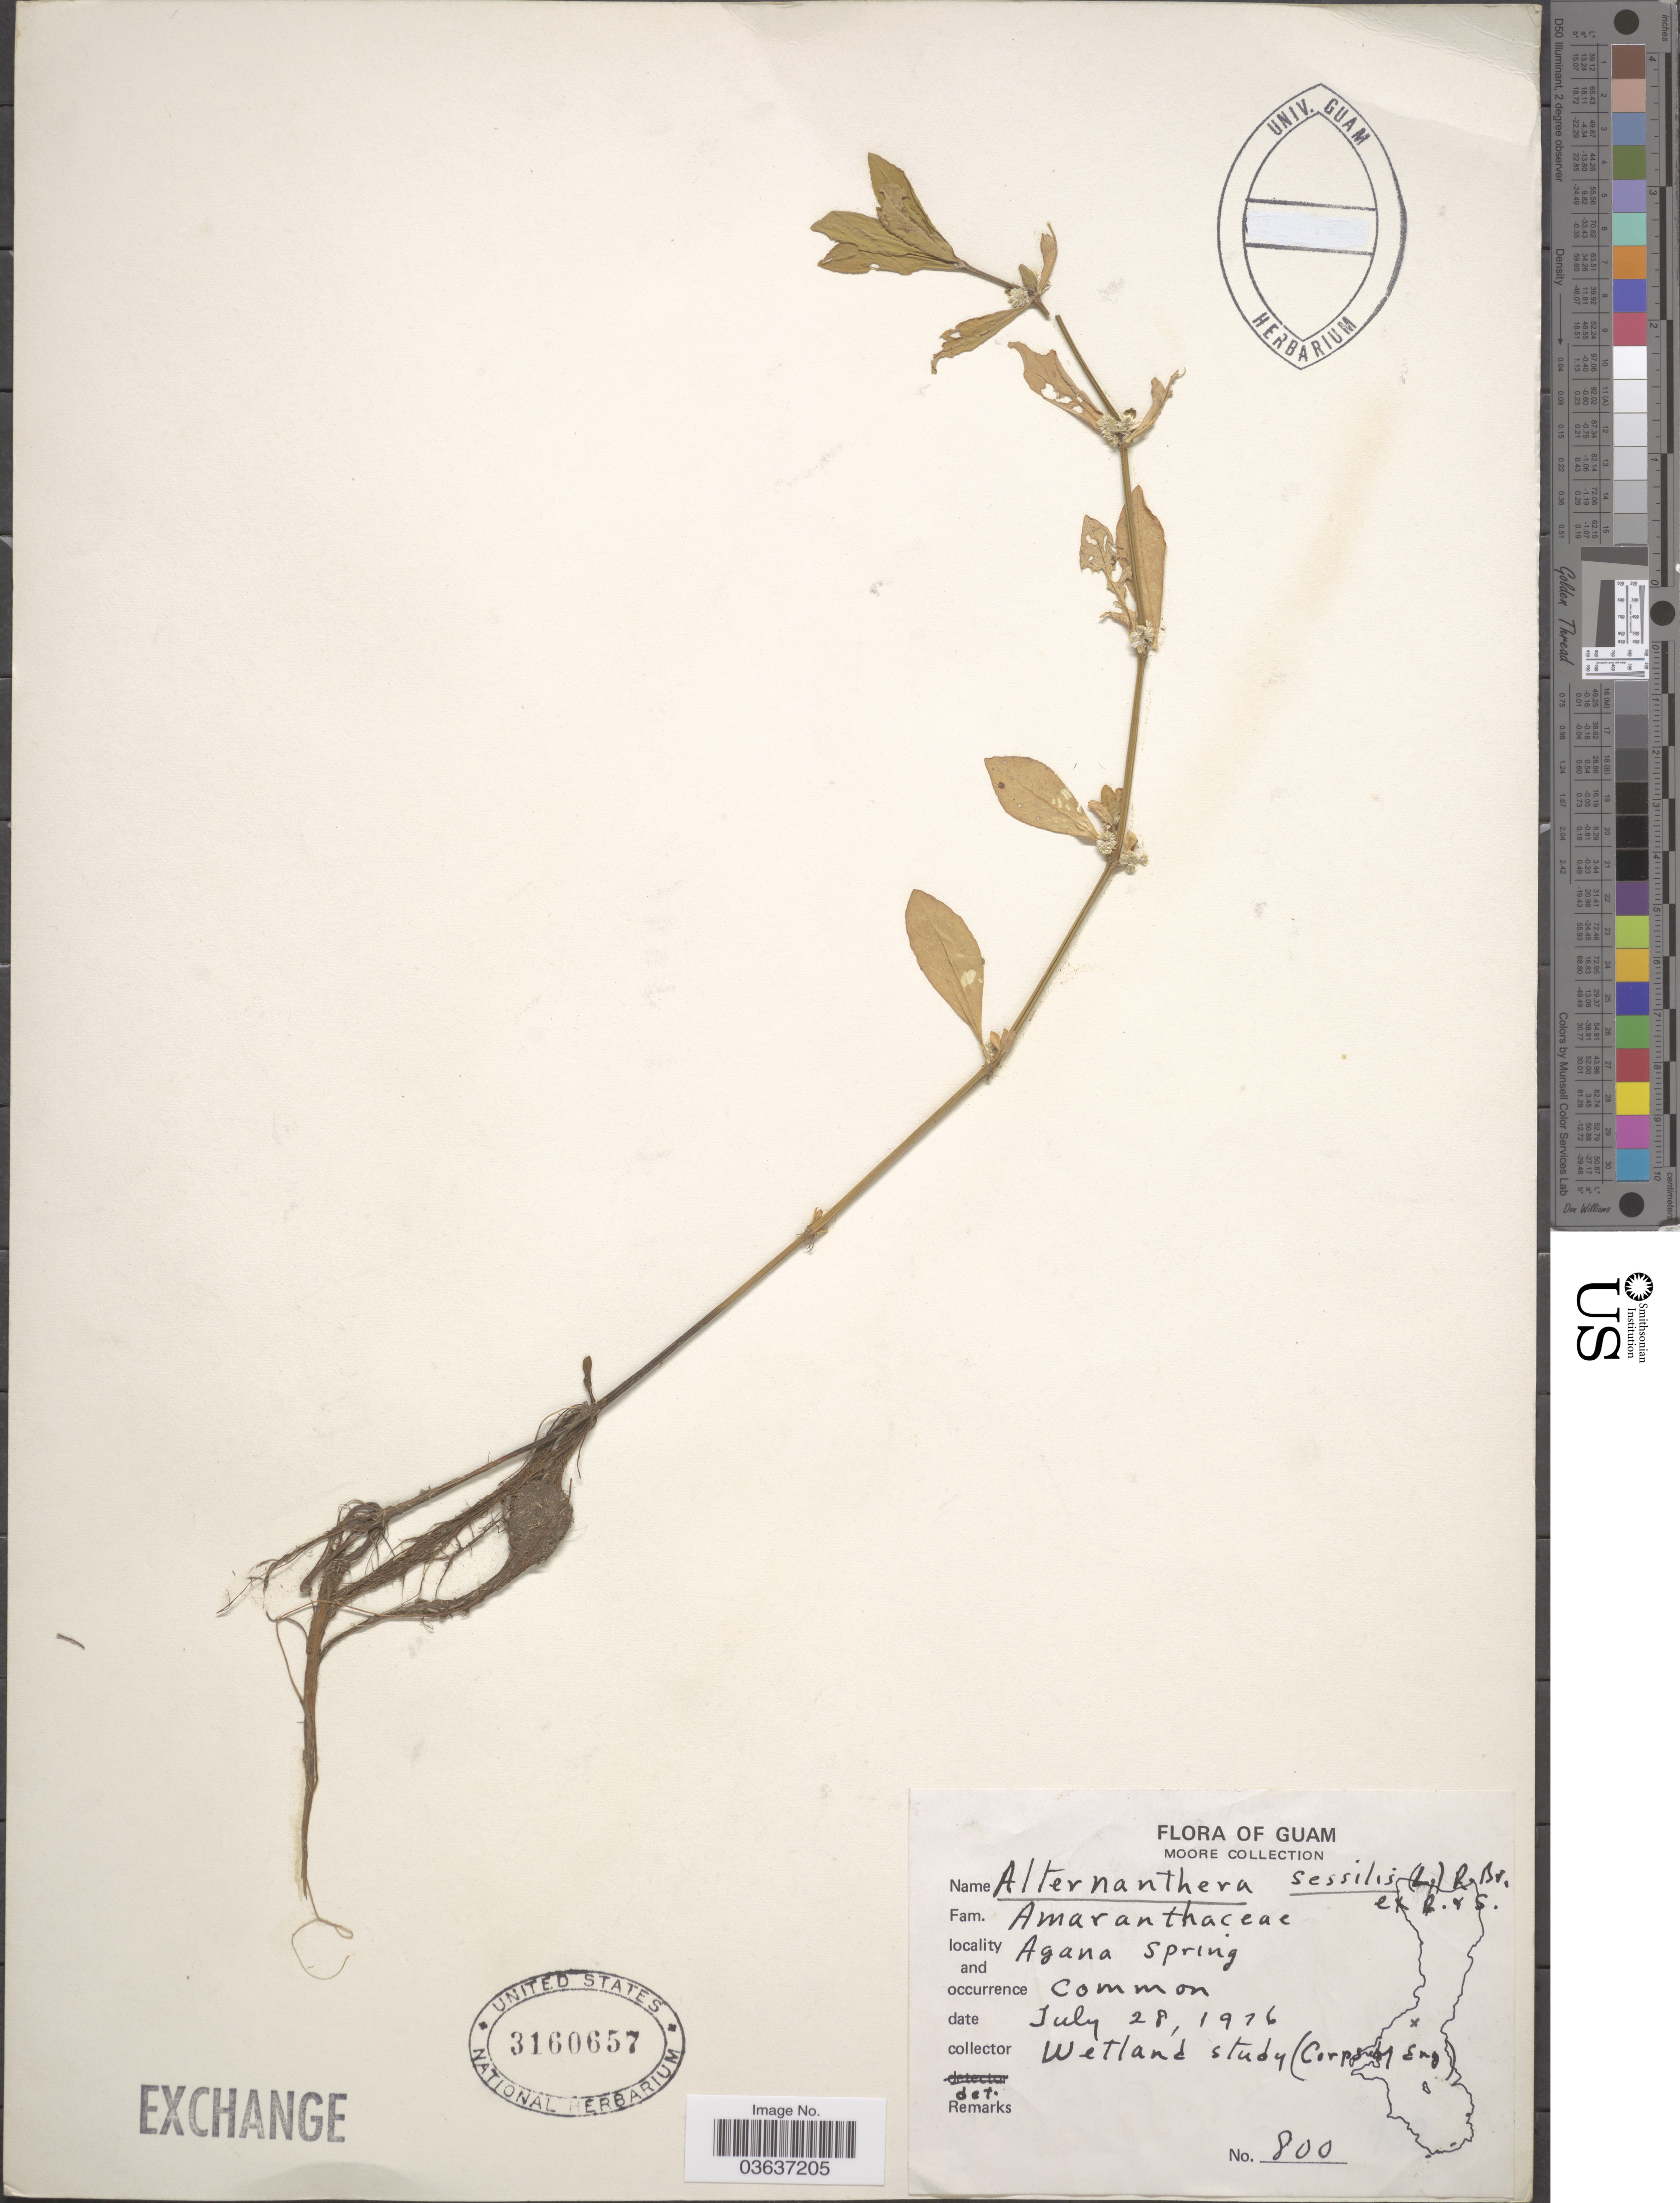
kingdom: Plantae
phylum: Tracheophyta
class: Magnoliopsida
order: Caryophyllales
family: Amaranthaceae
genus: Alternanthera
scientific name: Alternanthera sessilis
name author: (L.) DC.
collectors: Wetland Study (Corps of Eng. )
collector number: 800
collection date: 1976-07-28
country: Guam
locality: Agana Spring.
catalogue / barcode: US 3160657